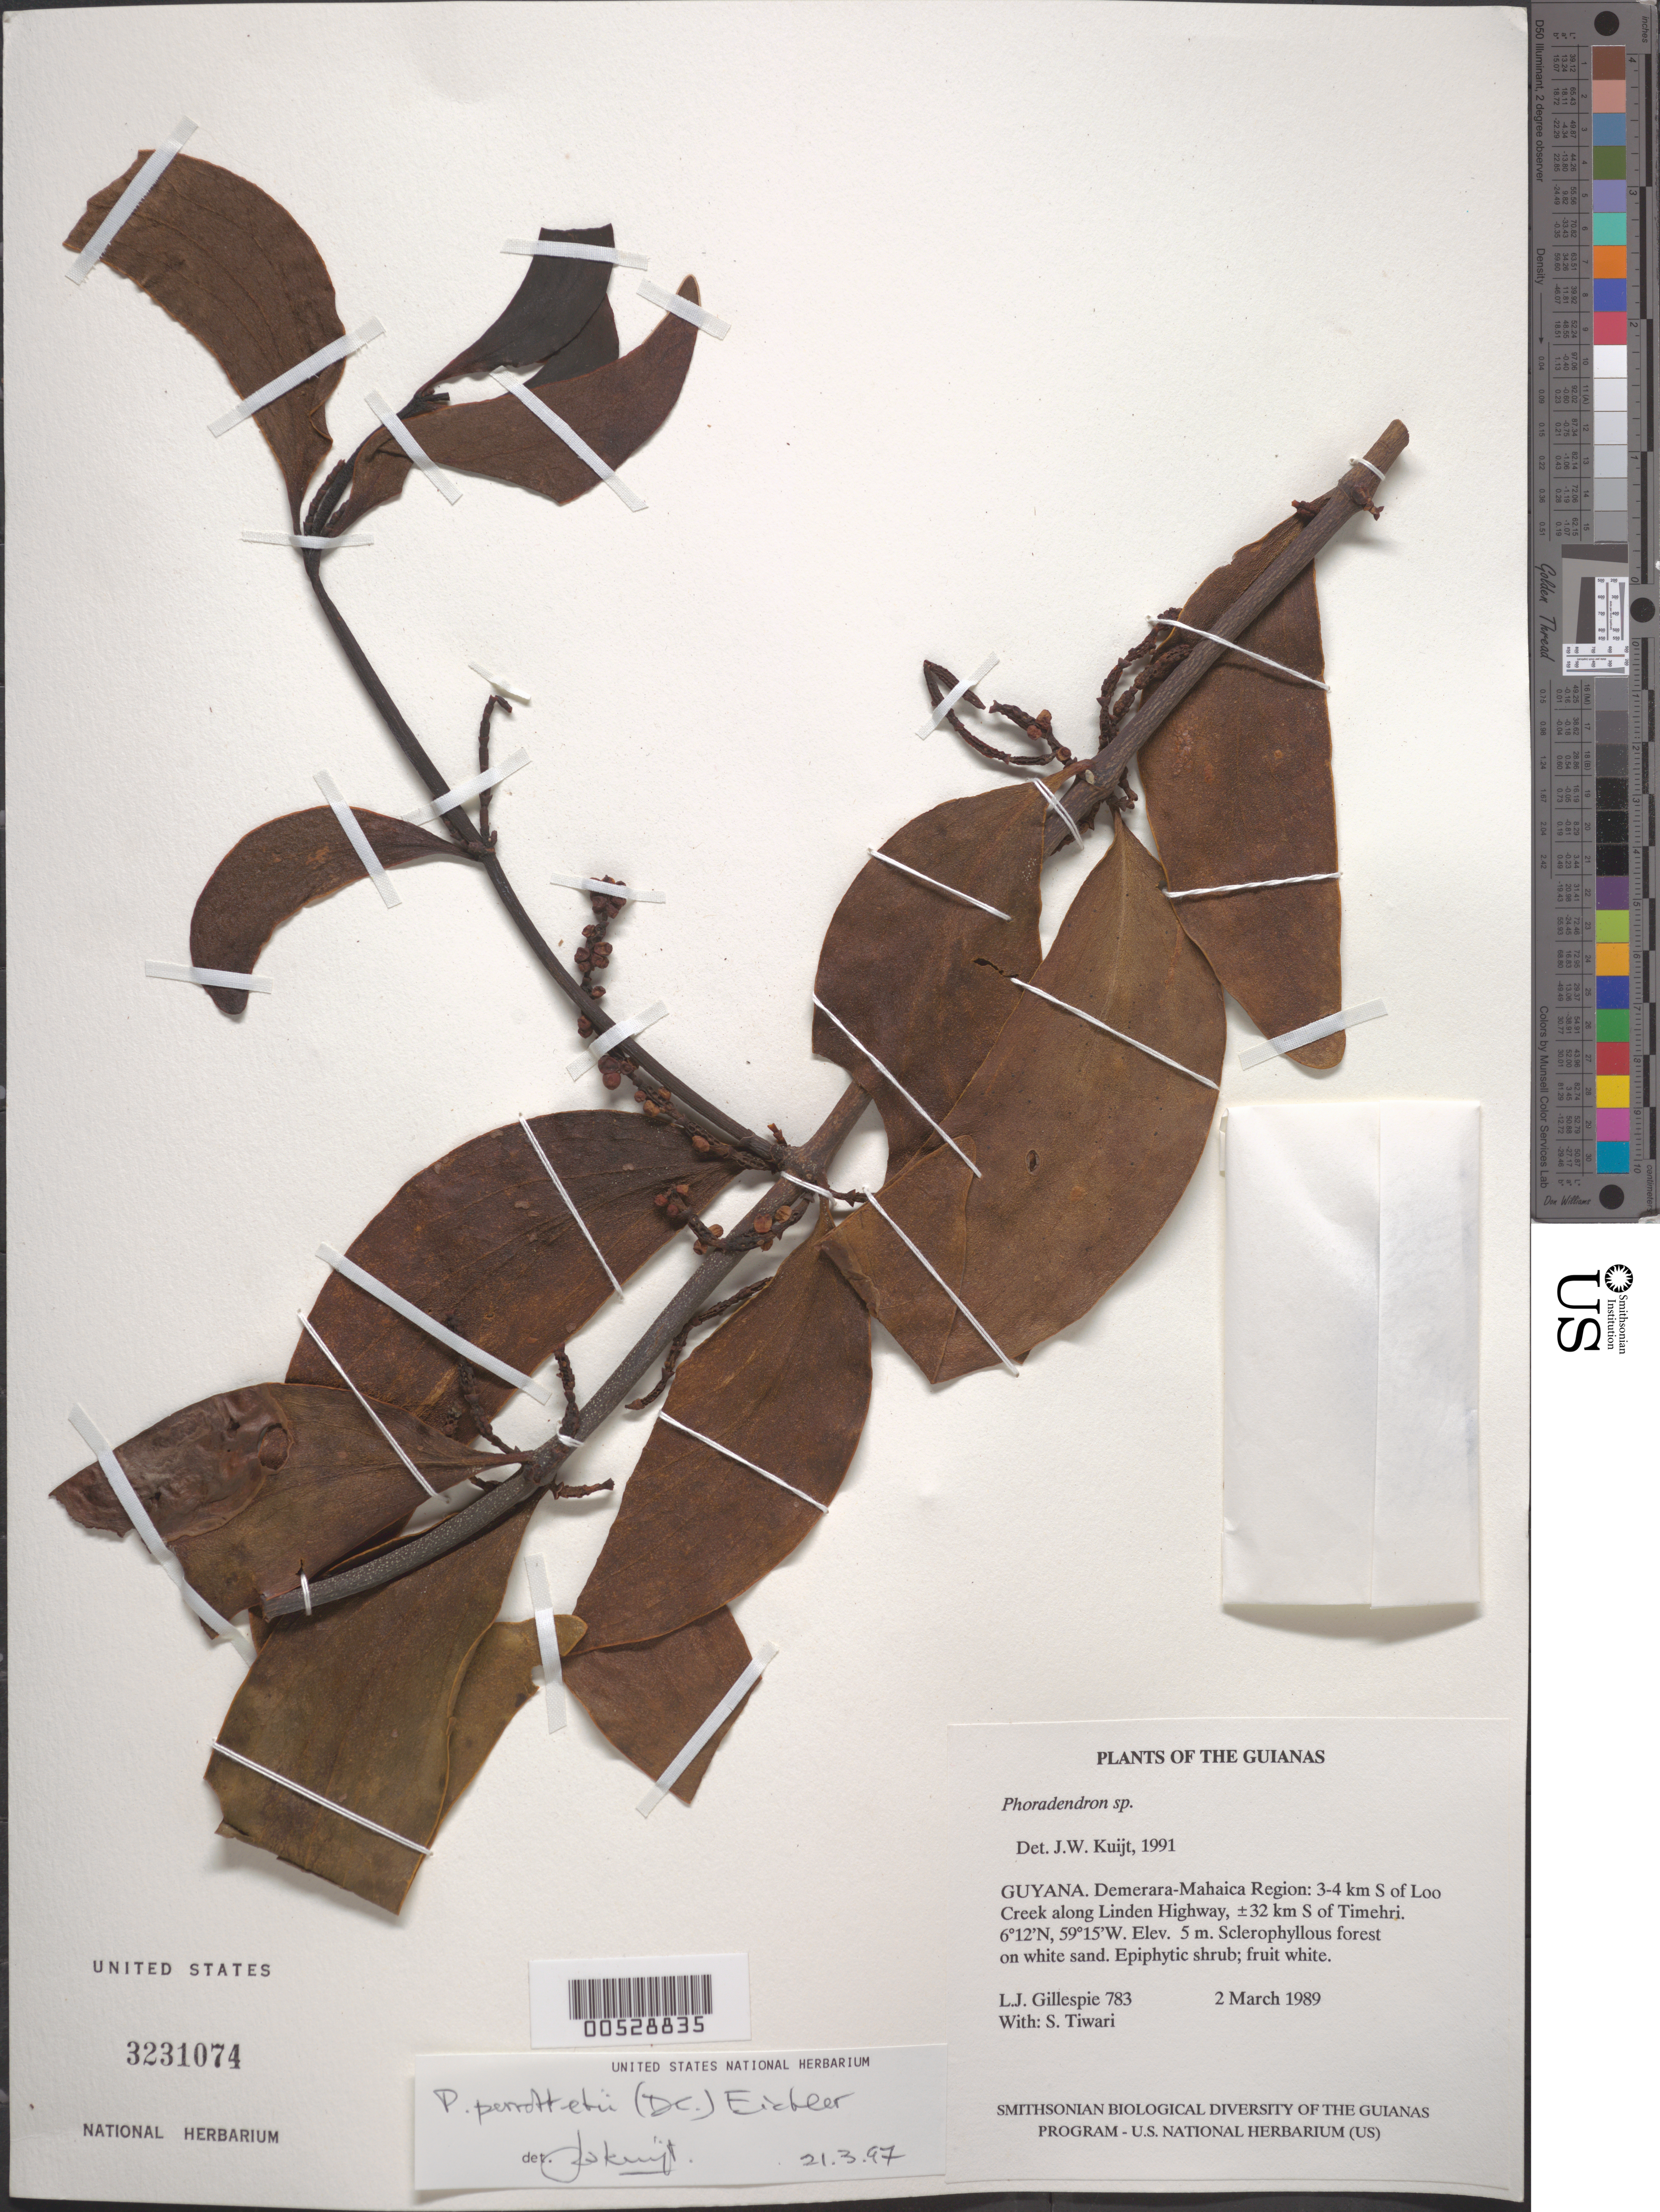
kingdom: Plantae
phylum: Tracheophyta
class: Magnoliopsida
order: Santalales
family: Viscaceae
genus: Phoradendron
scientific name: Phoradendron perrottetii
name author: (DC.) Eichler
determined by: Kuijt, Job, (CANADA)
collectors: L. J. Gillespie & S. Tiwari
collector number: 783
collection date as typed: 2 March 1989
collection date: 1989-03-02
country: Guyana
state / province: Demerara-Mahaica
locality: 3-4 km S of Loo Creek along Linden Highway, ±32 km S of Timehri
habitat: Sclerophyllous forest on white sand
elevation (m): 5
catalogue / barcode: US 3231074